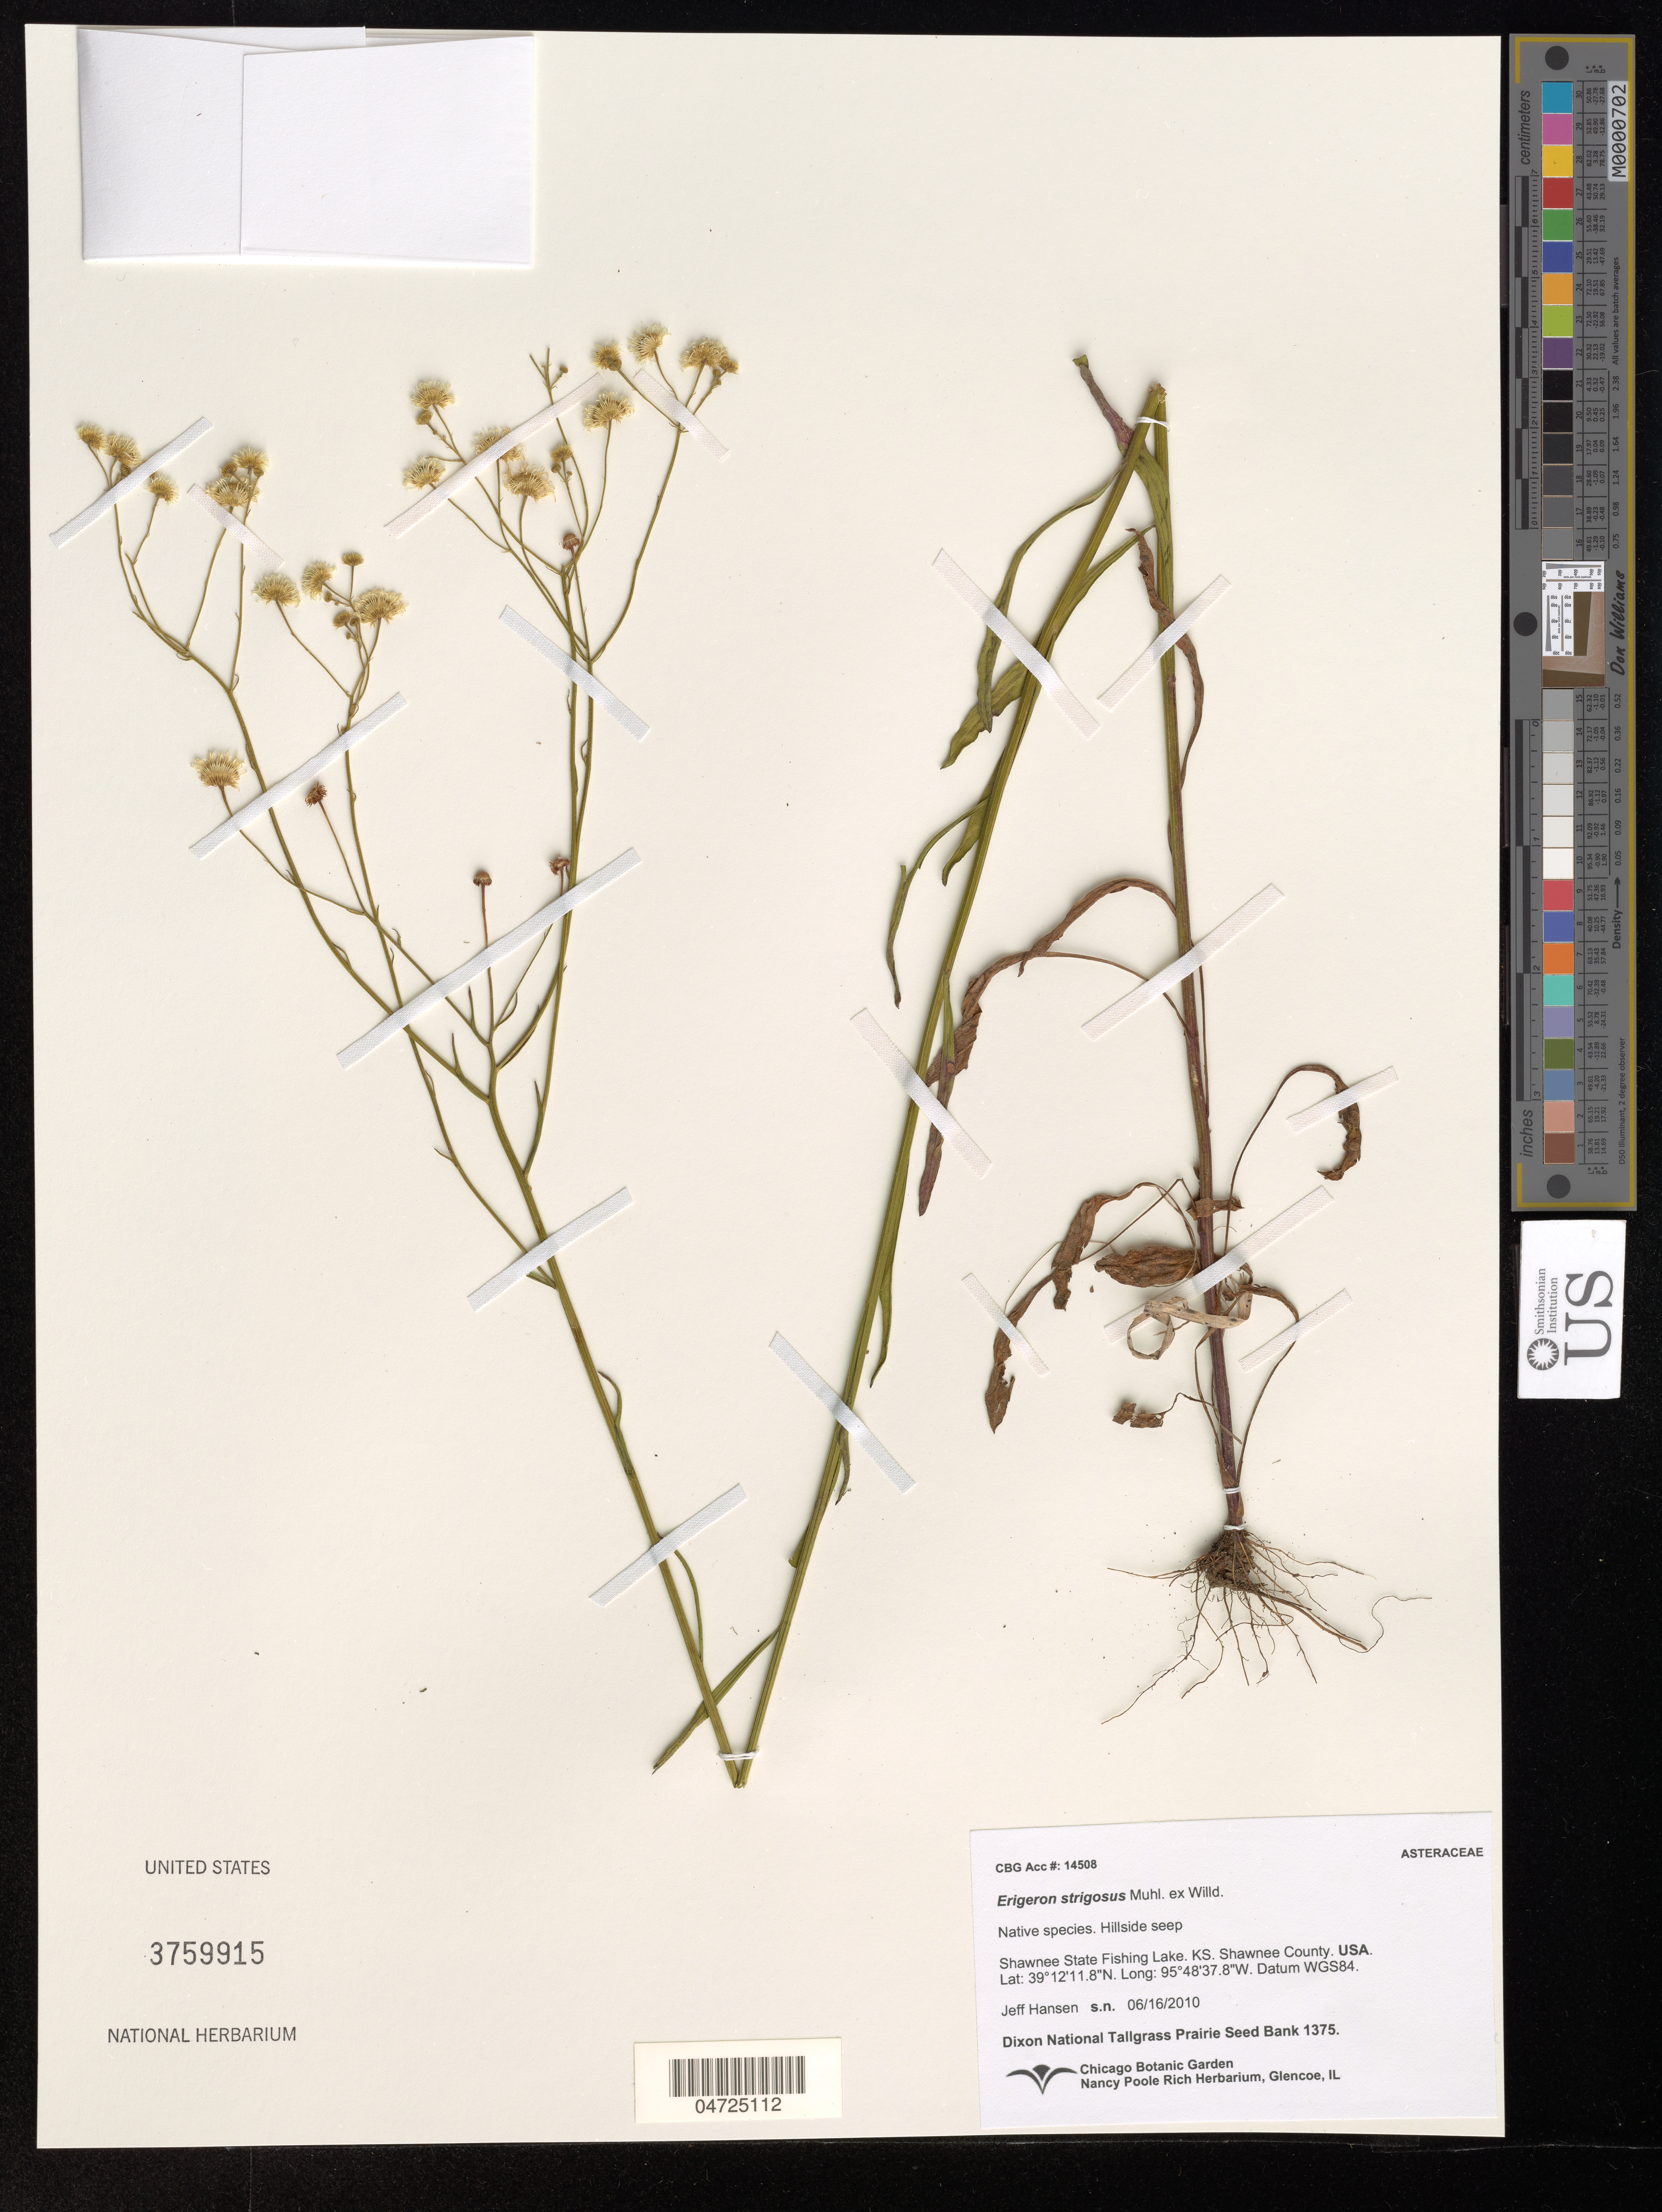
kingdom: Plantae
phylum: Tracheophyta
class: Magnoliopsida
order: Asterales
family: Asteraceae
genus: Erigeron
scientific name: Erigeron strigosus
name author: Muhl. ex Willd.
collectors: J. Hansen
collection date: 2010-06-16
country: United States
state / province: Kansas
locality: Shawnee State Fishing Lake. Shawnee County. Datum WGS84.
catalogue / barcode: US 3759915